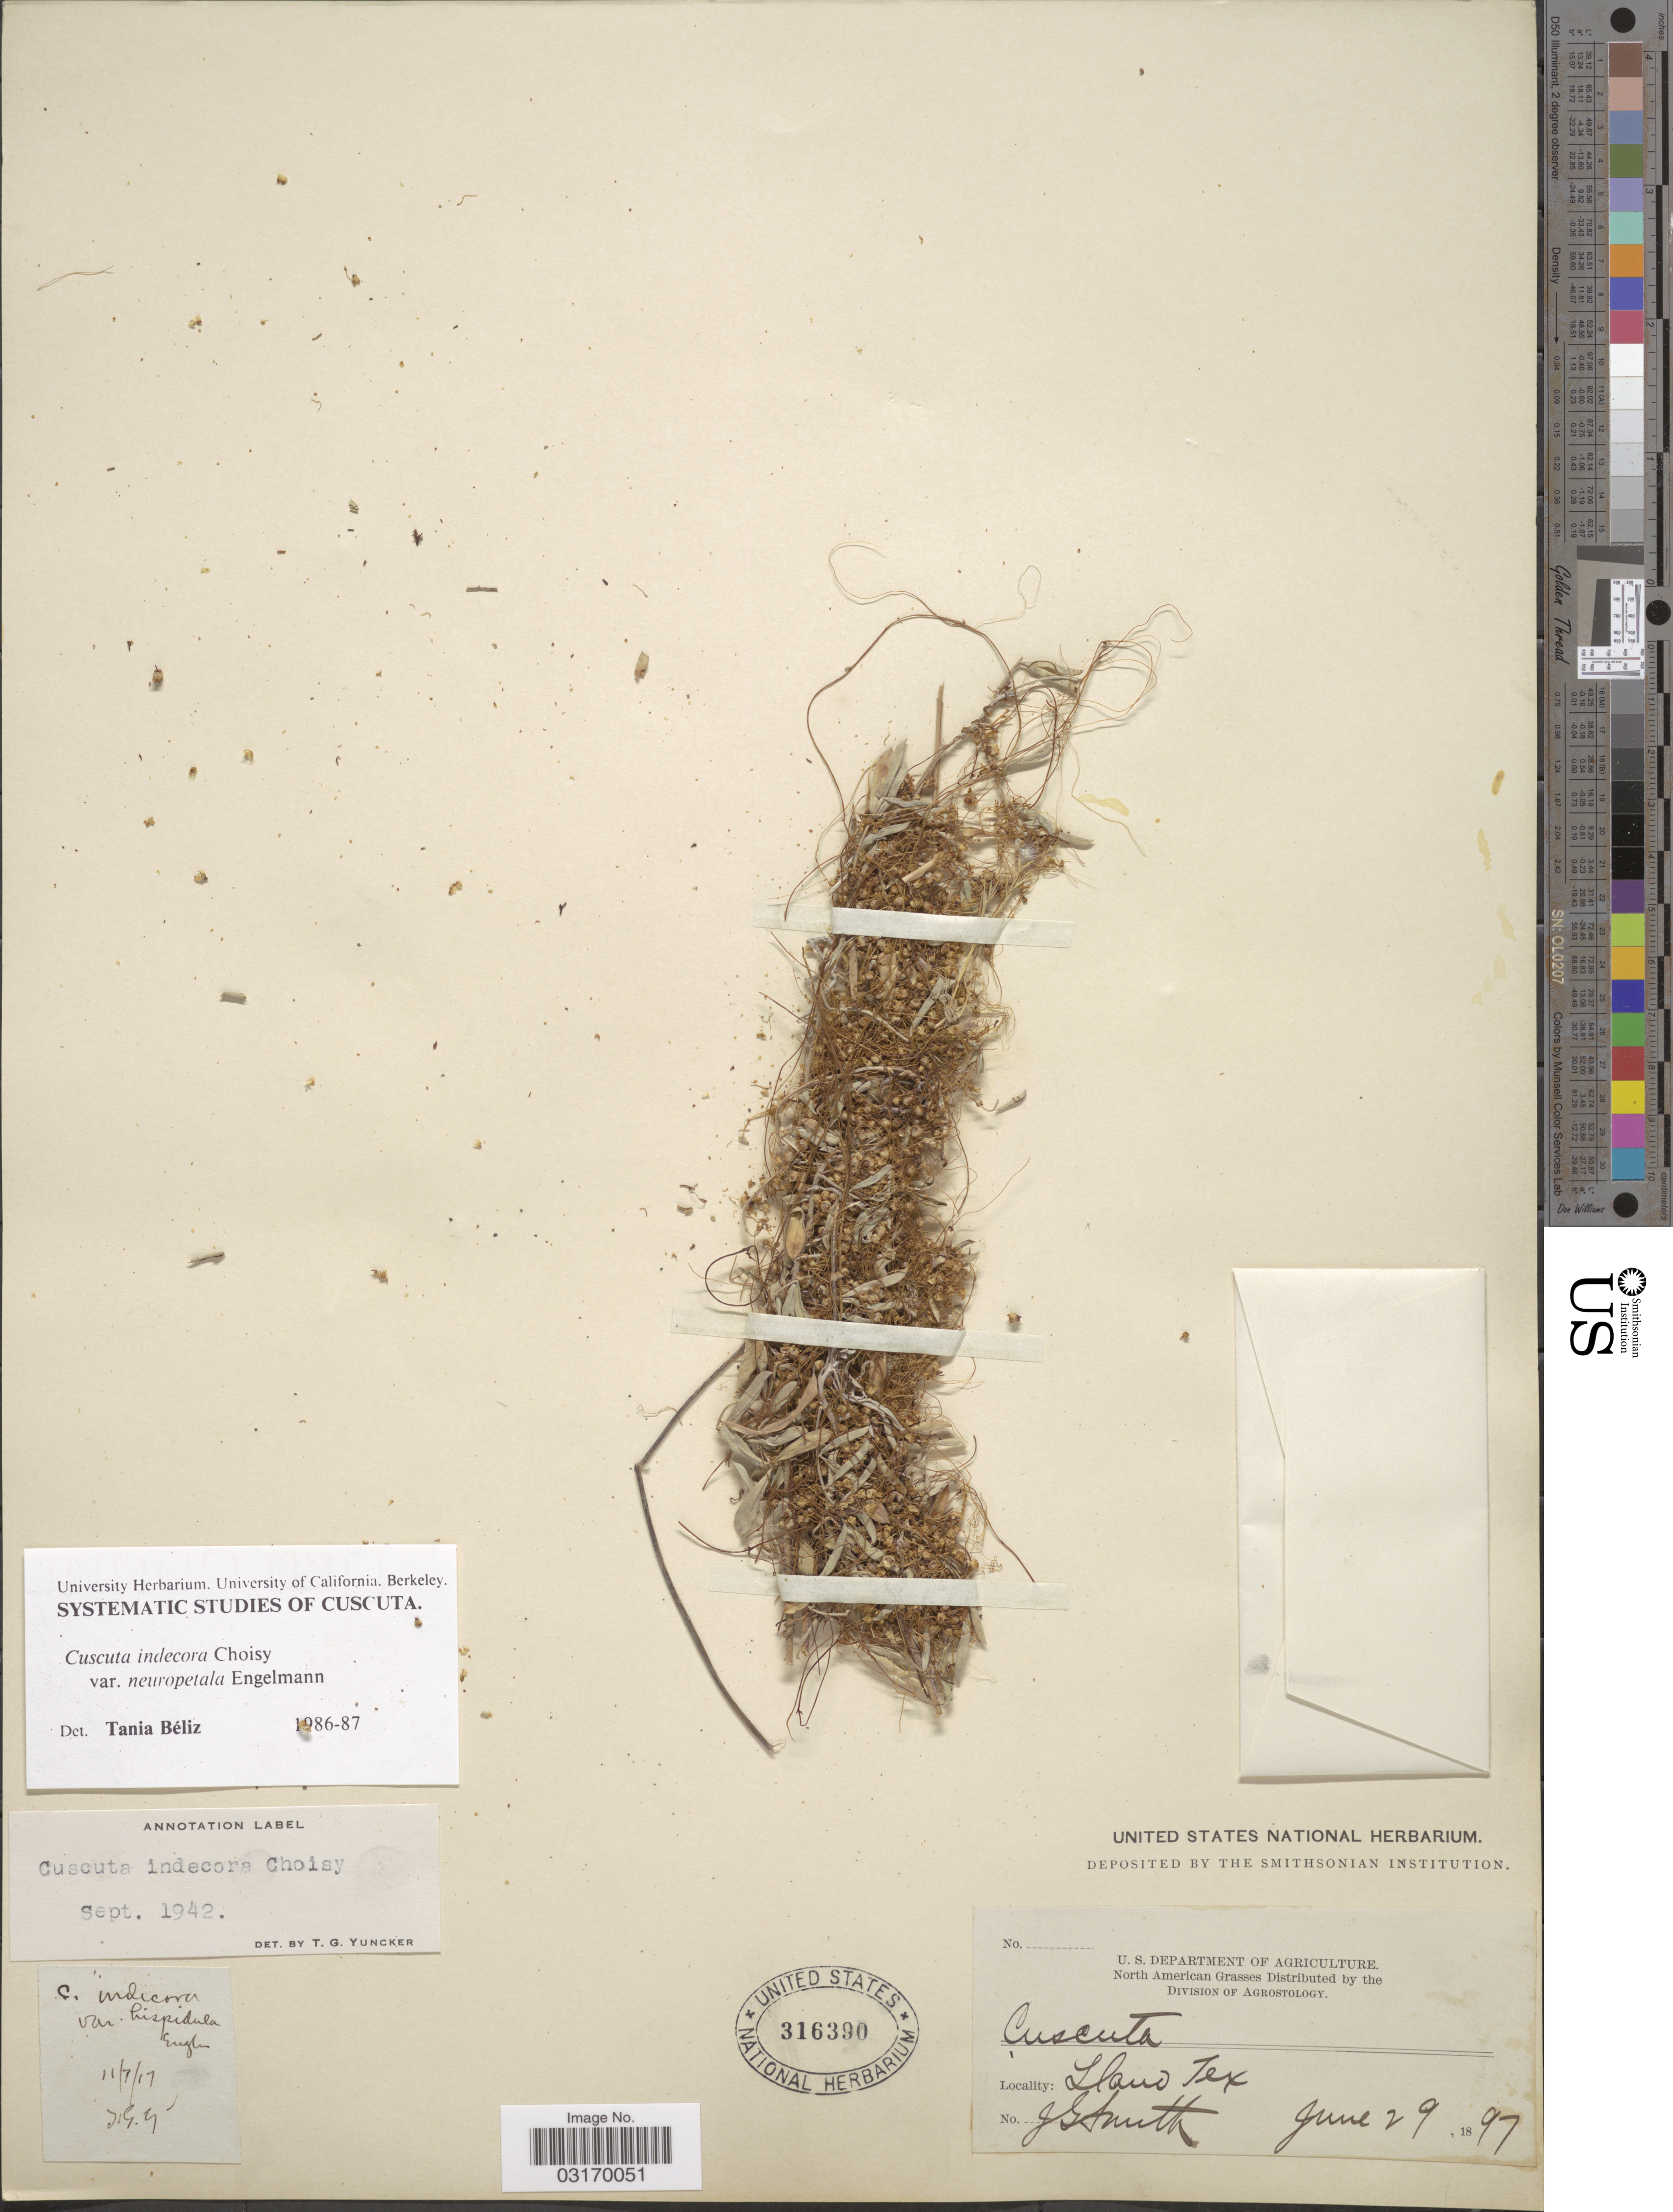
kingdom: Plantae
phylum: Tracheophyta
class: Magnoliopsida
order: Solanales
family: Convolvulaceae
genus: Cuscuta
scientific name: Cuscuta indecora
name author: Choisy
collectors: J. G. Smith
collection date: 1897-06-29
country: United States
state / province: Texas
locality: Llano.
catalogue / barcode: US 316390